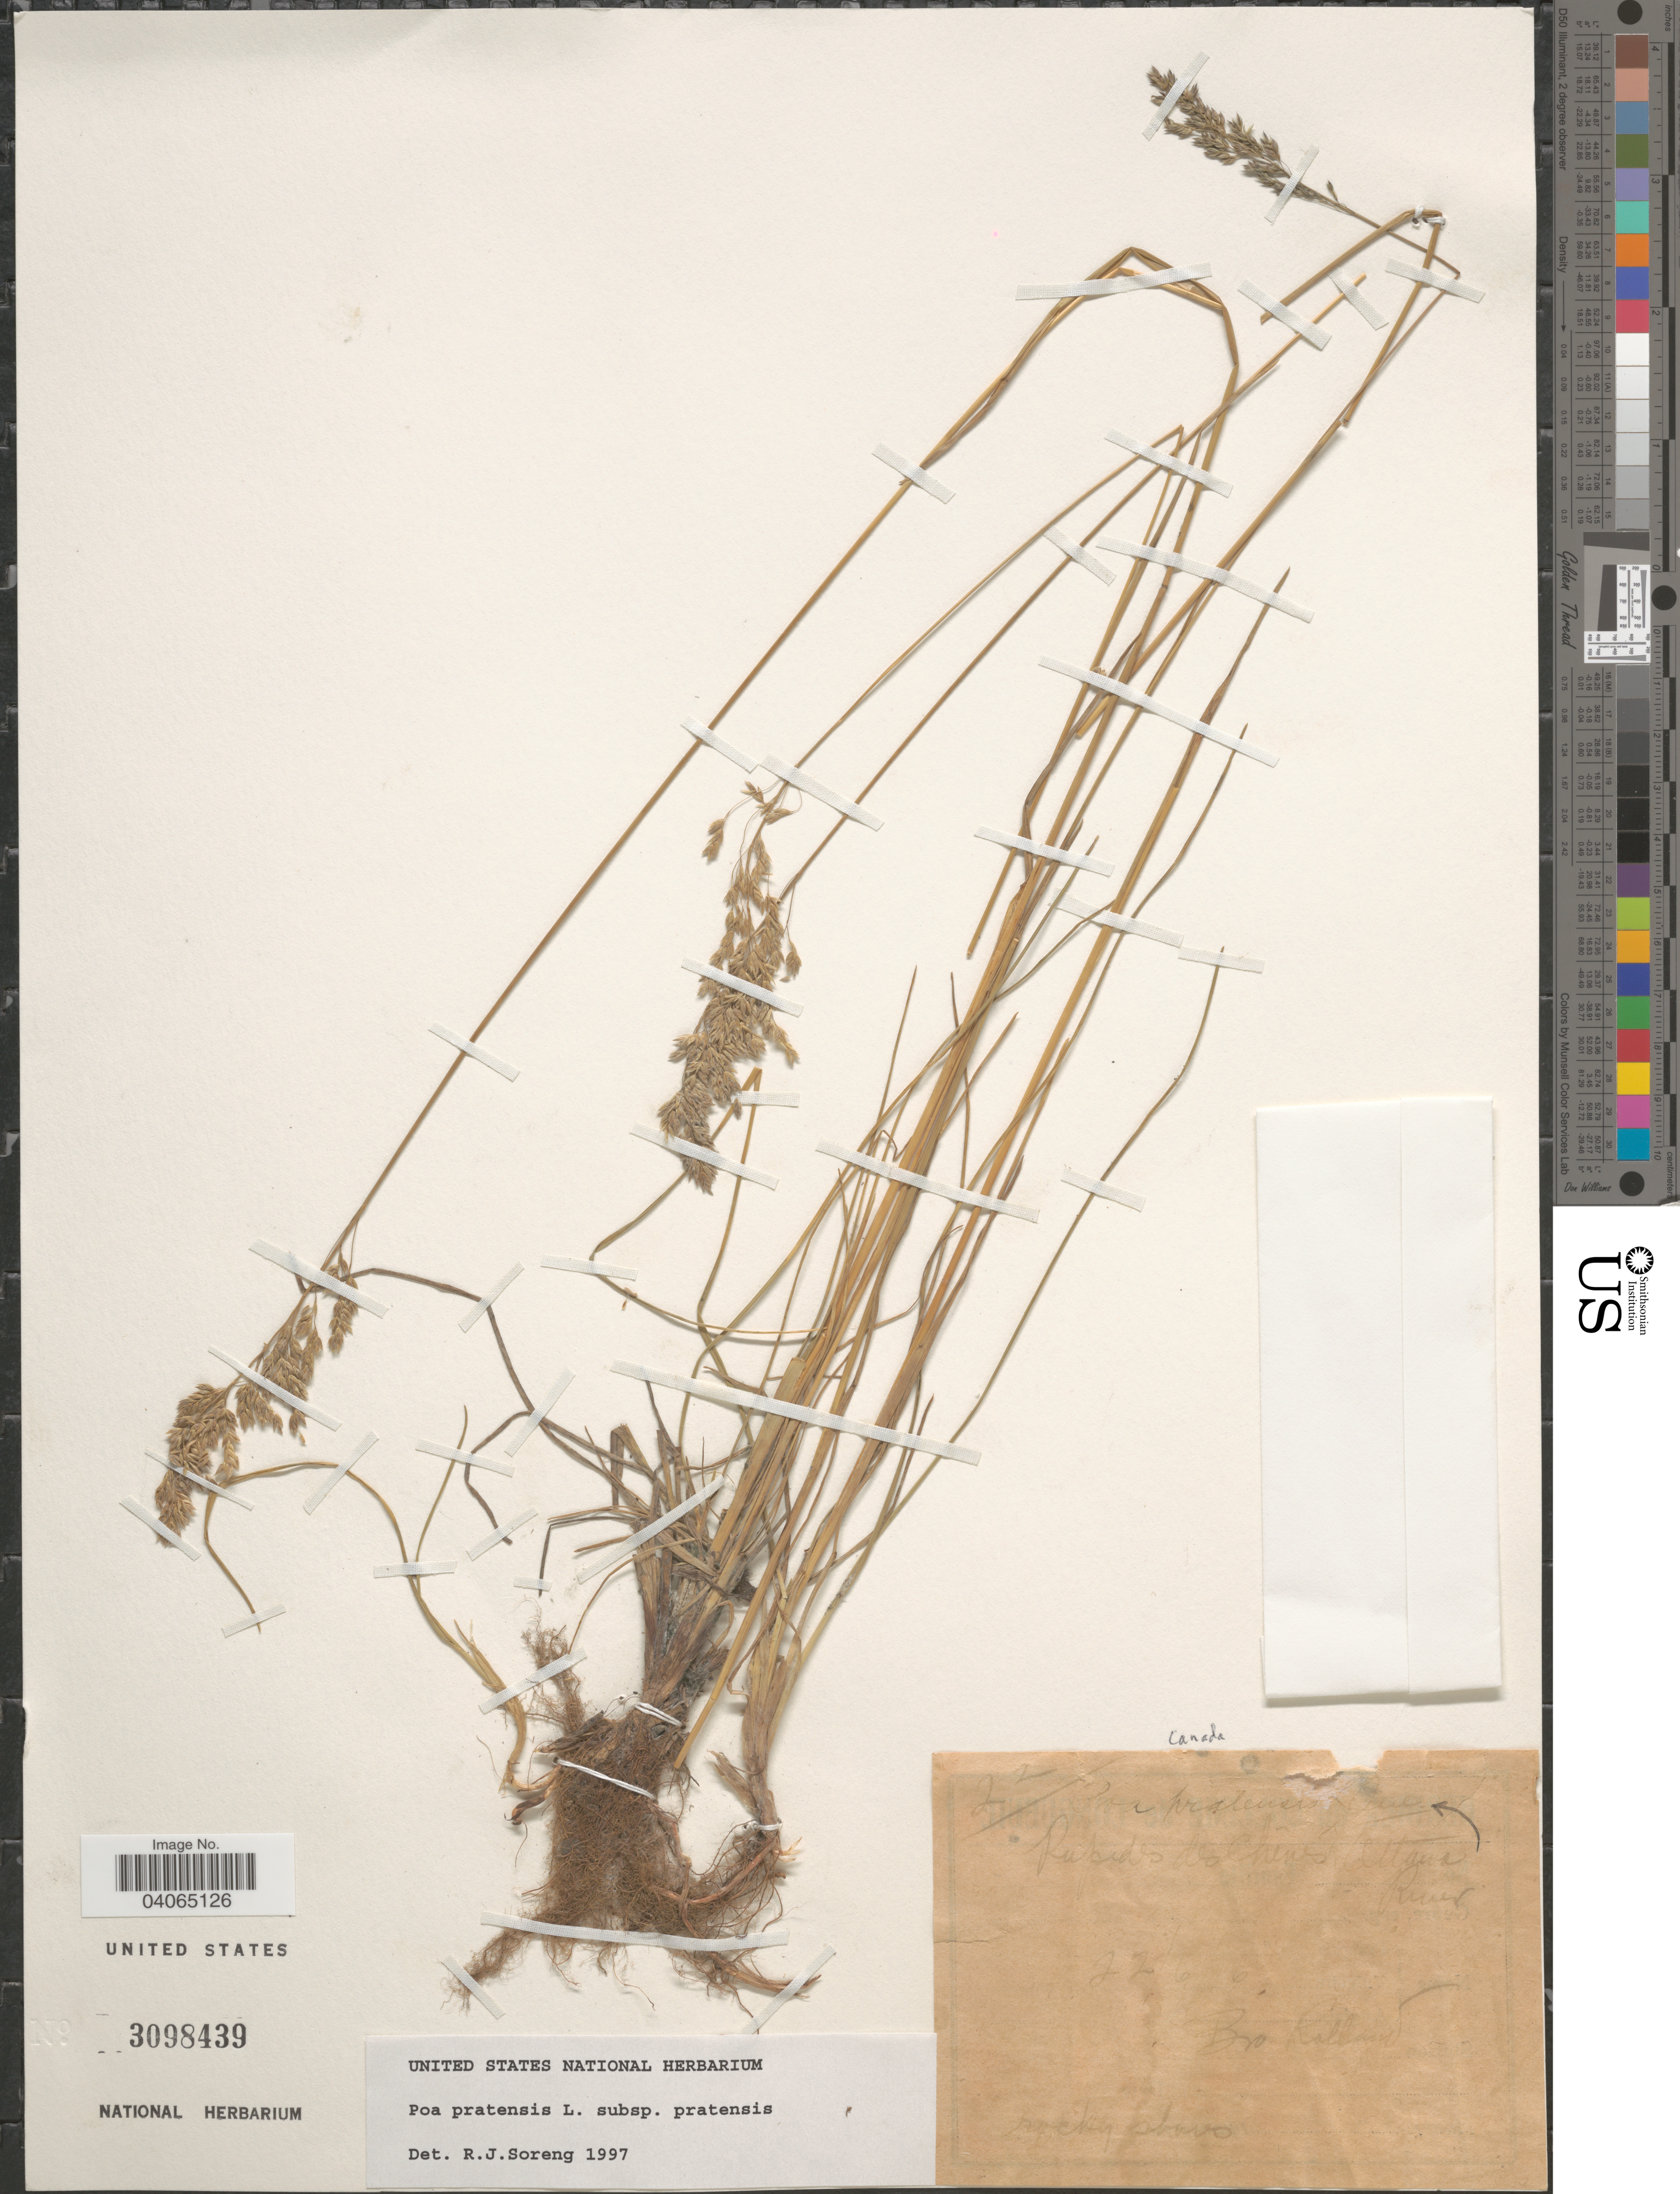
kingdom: Plantae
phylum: Tracheophyta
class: Liliopsida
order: Poales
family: Poaceae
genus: Poa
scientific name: Poa pratensis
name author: L.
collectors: B. Rolland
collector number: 22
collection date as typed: Transcribed d/m/y: 6/6/72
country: Canada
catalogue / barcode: US 3098439